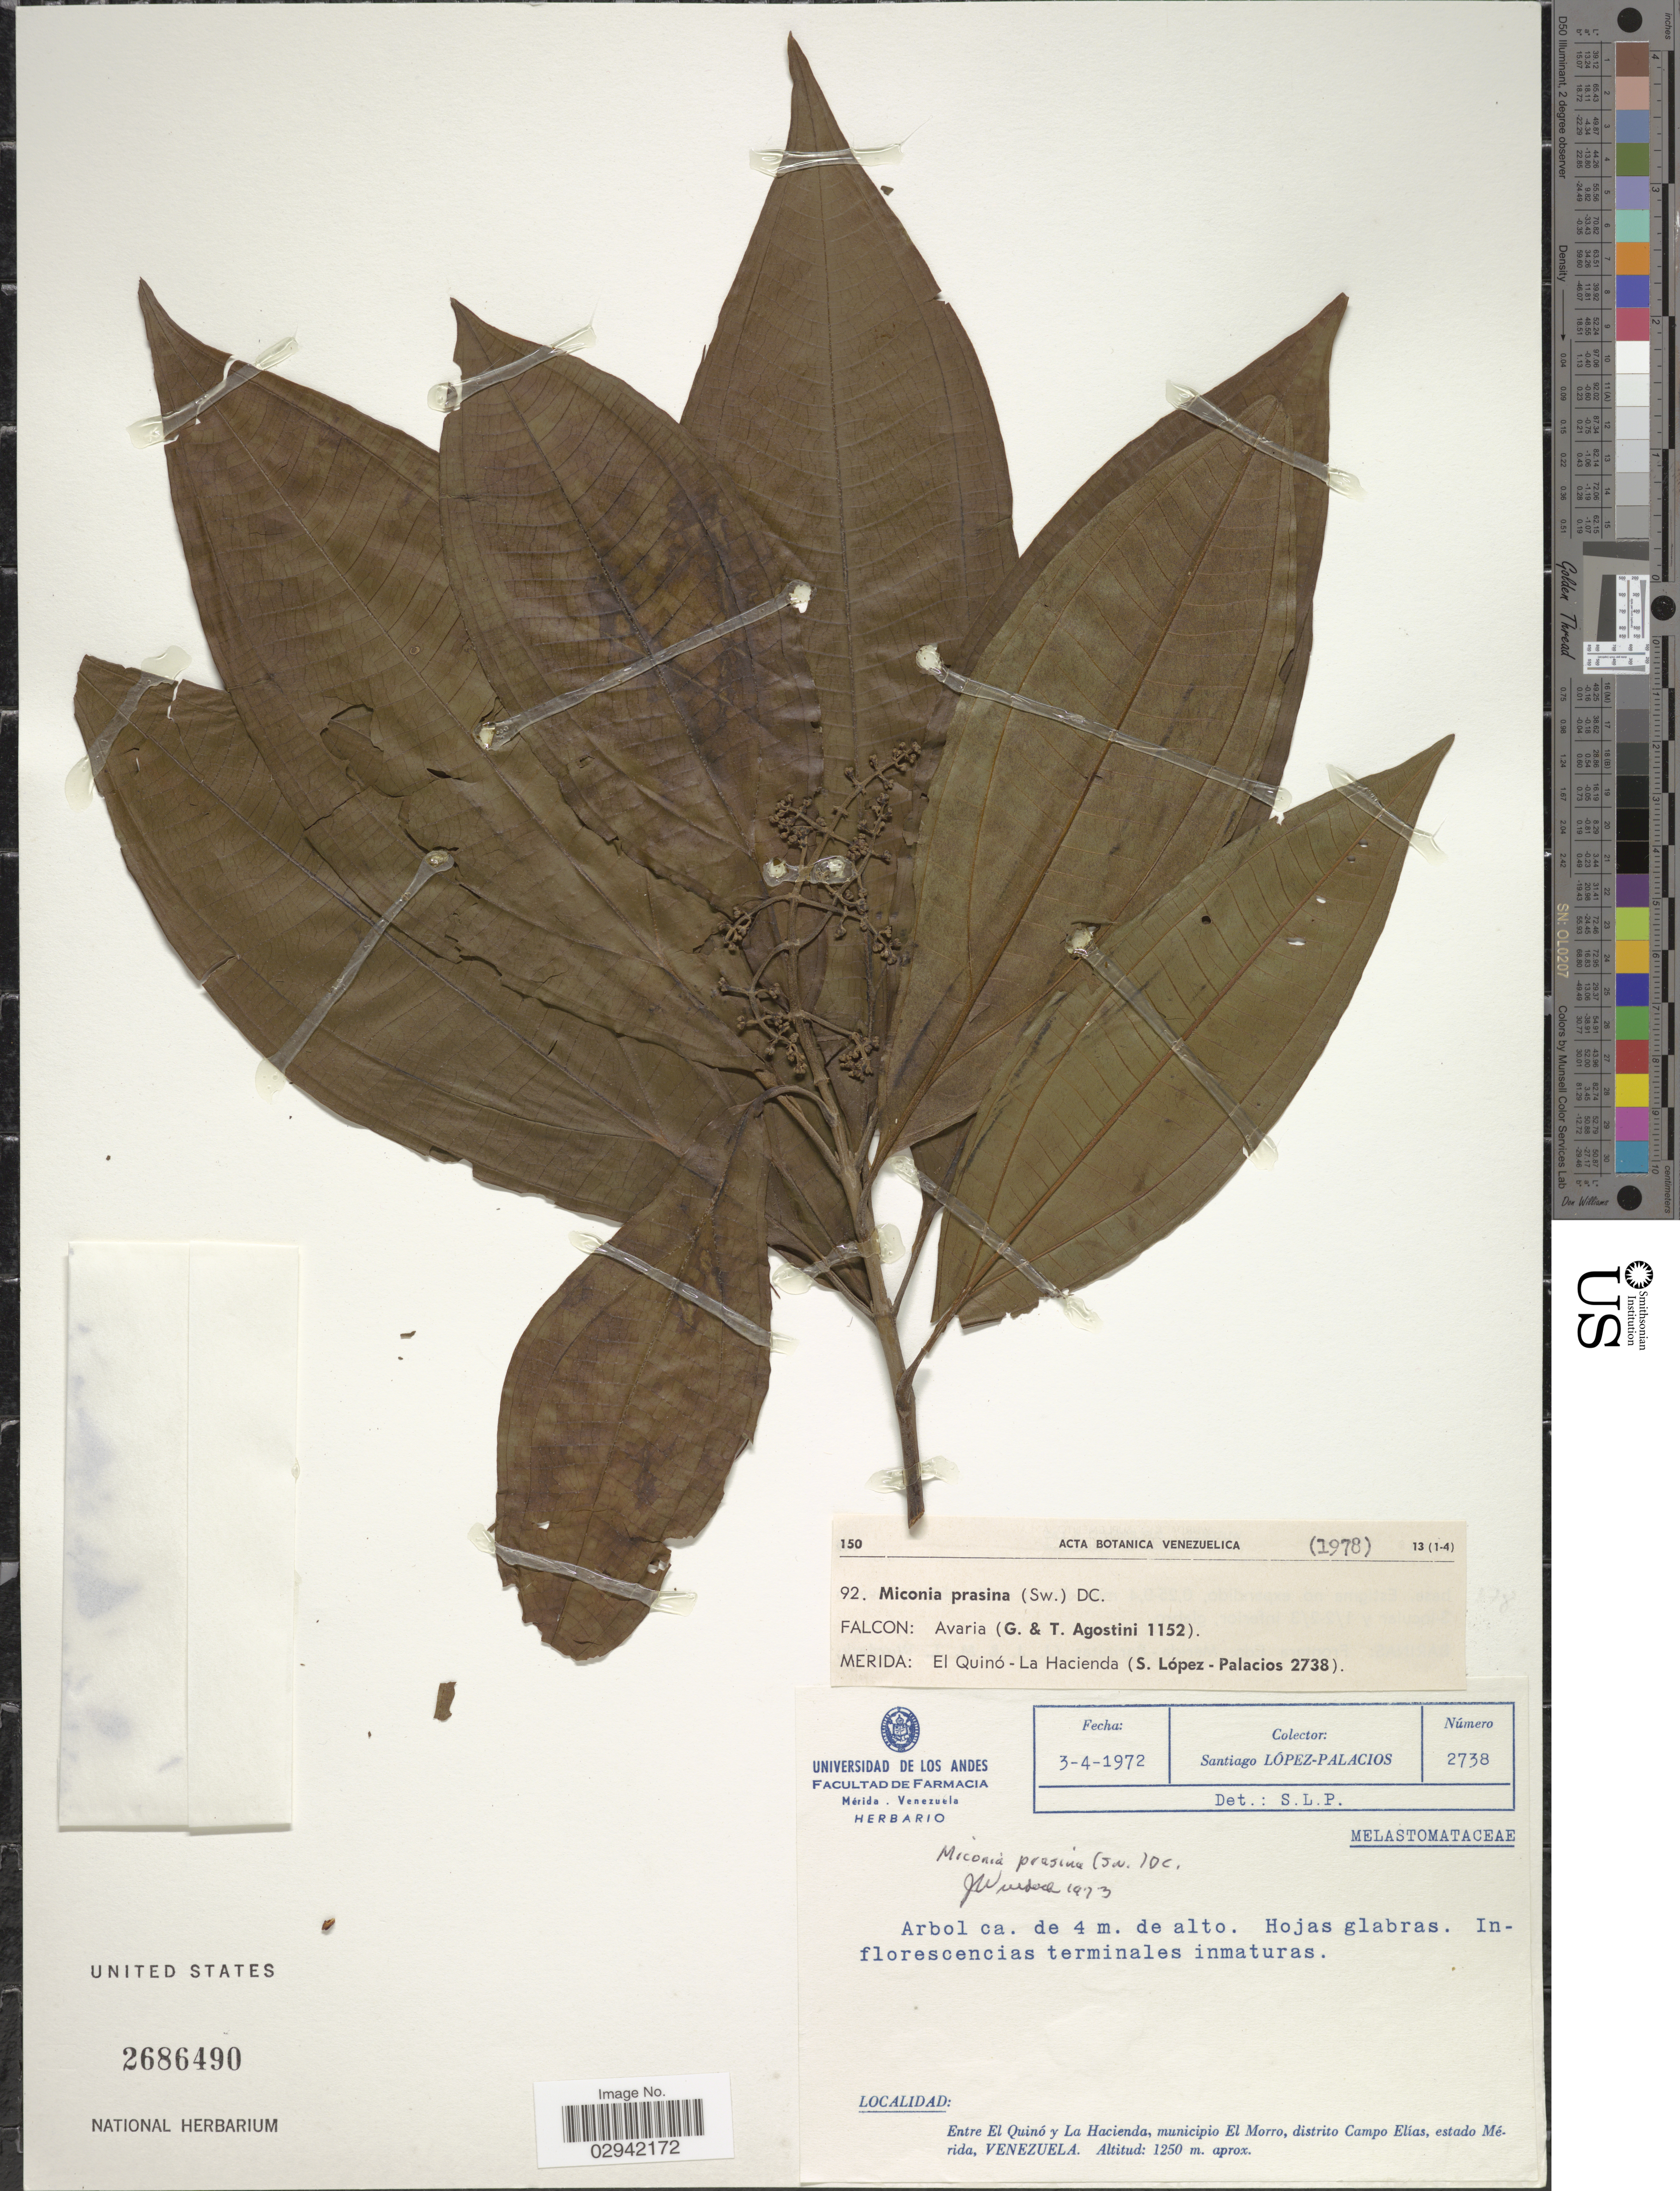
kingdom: Plantae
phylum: Tracheophyta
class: Magnoliopsida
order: Myrtales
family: Melastomataceae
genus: Miconia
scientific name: Miconia prasina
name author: (Sw.) DC.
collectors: S. López-Palacios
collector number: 2738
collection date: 1972-04-03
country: Venezuela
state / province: Mérida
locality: Entre El Quinó y La Hacienda, municipio El Morro, distrito Campo Elias.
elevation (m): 1250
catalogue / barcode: US 2686490